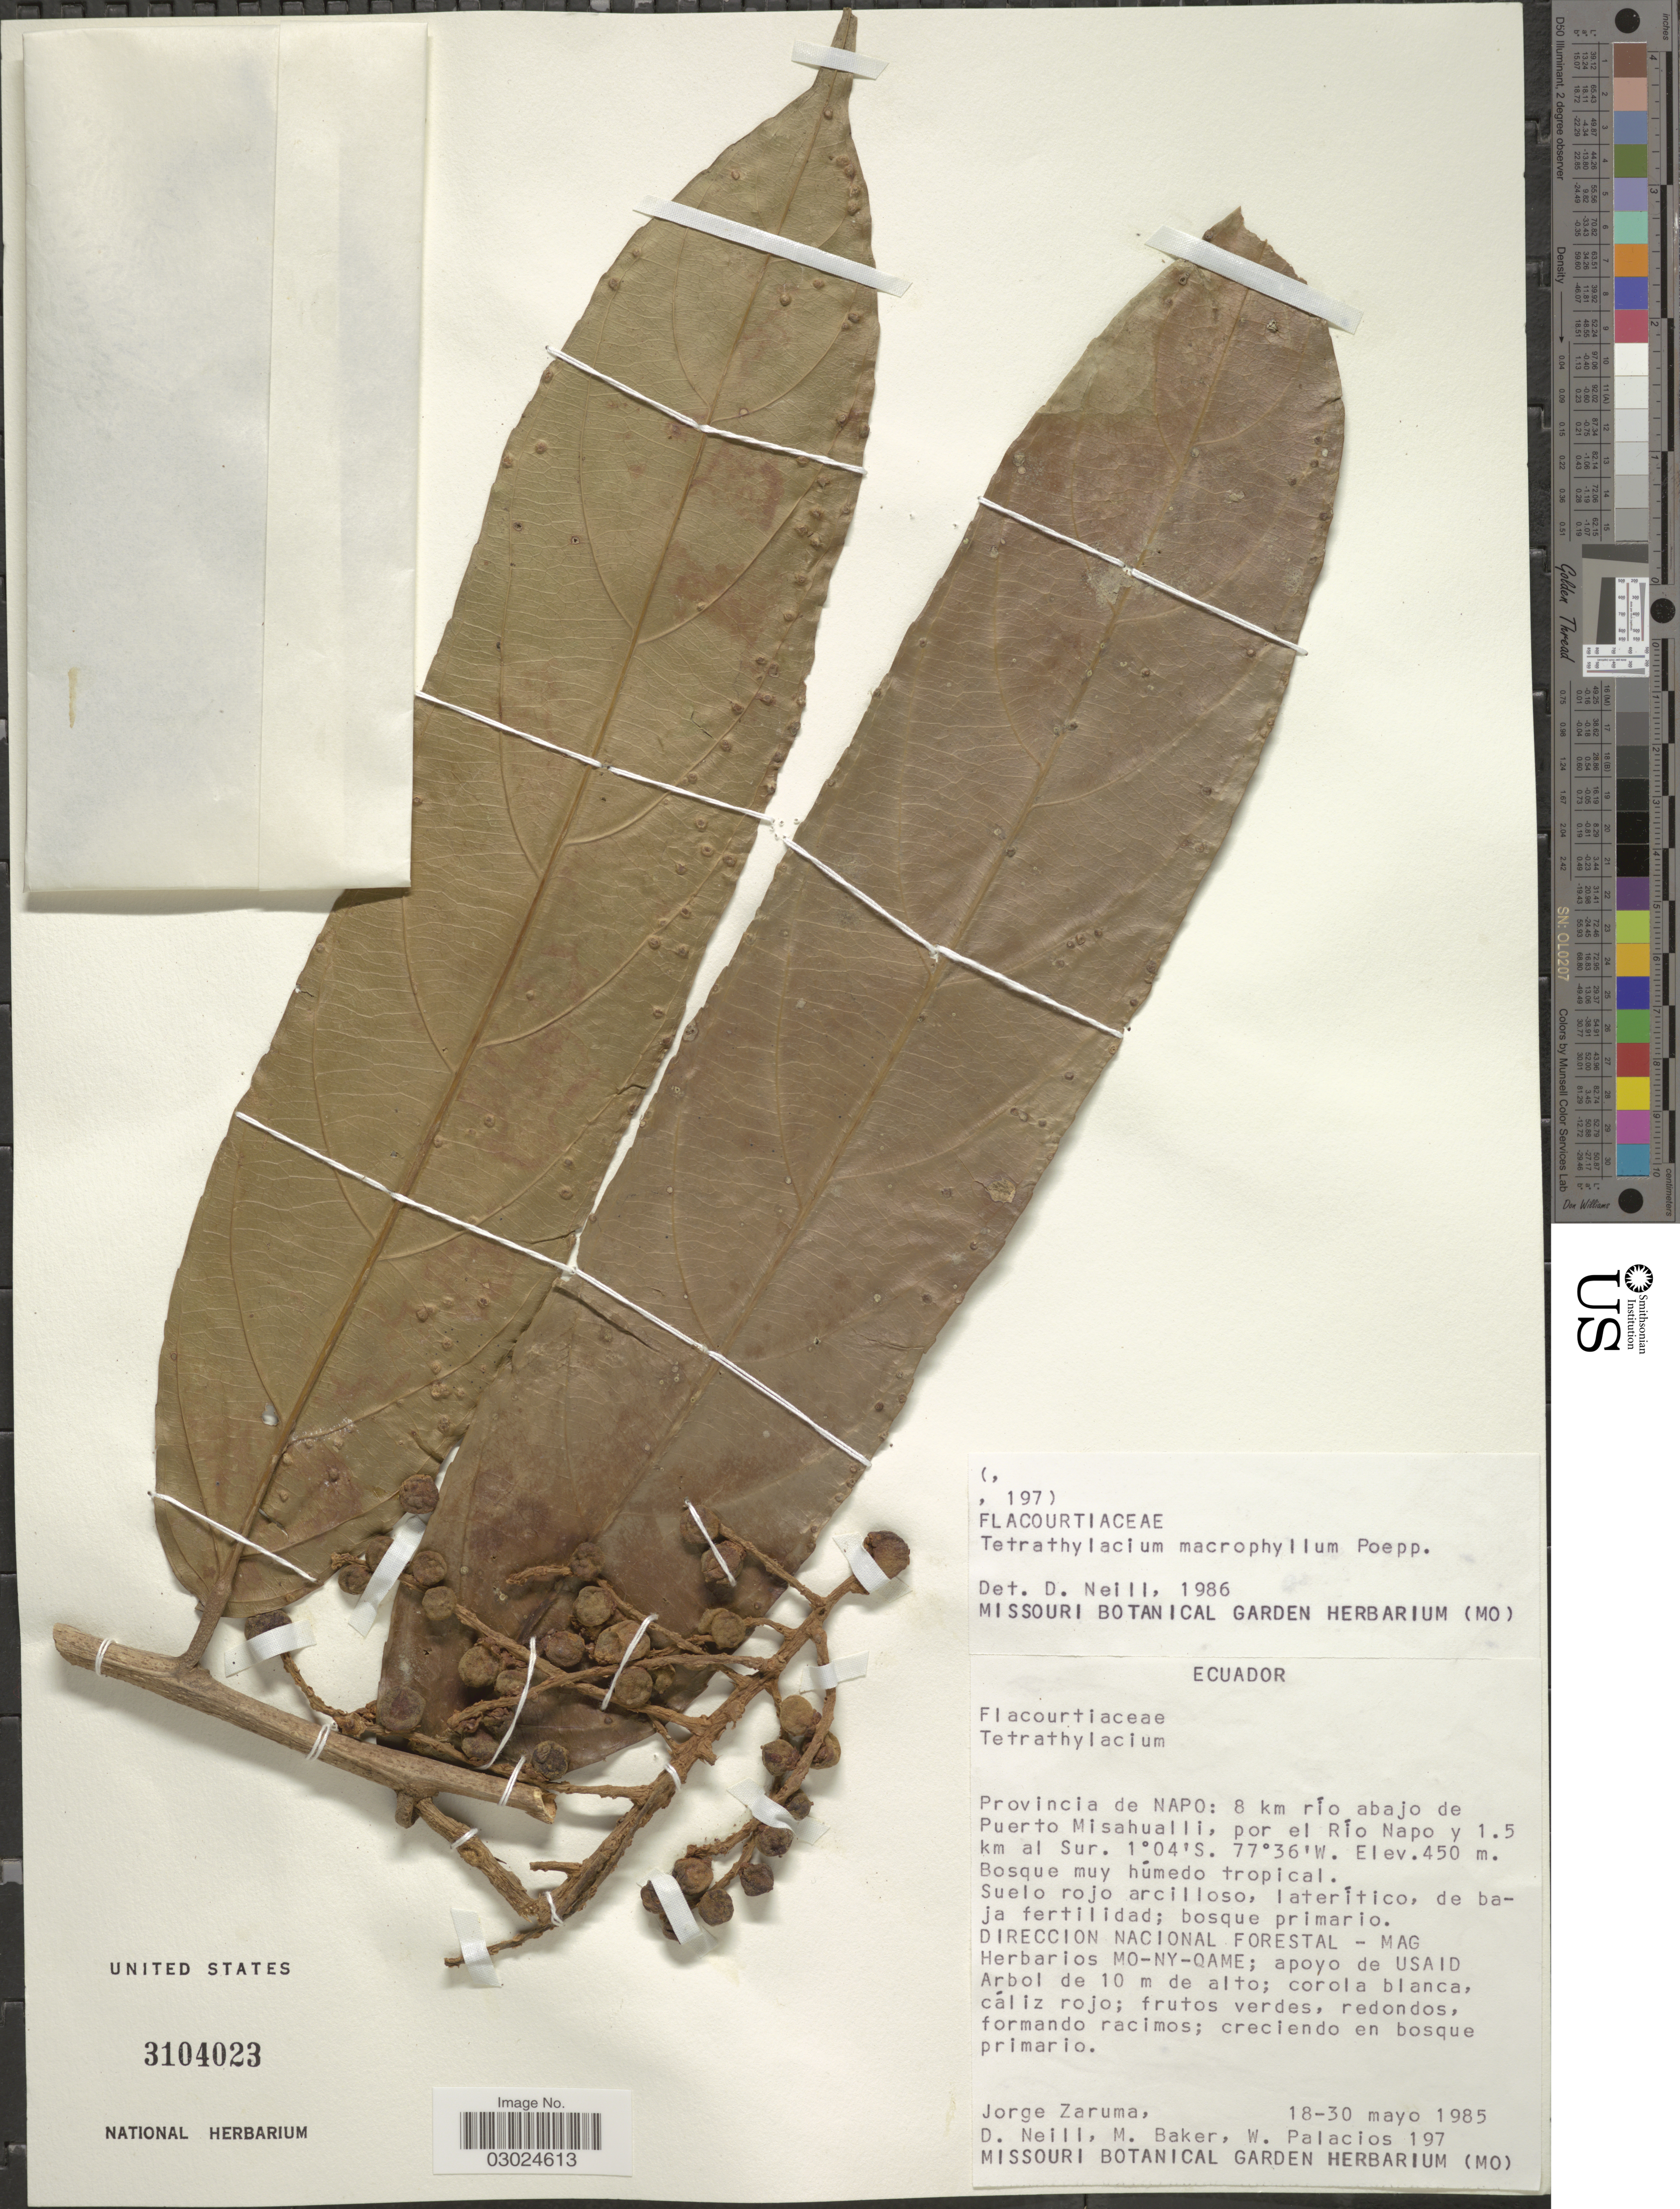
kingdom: Plantae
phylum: Tracheophyta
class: Magnoliopsida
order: Malpighiales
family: Salicaceae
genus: Tetrathylacium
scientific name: Tetrathylacium macrophyllum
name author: Poepp.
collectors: J. Zaruma, D. Neill, M. Baker & W. Palacios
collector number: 197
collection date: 1985-05-18/1985-05-30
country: Ecuador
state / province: Napo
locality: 8 km río abajo de Puerto Misahualli, por el Río Napo y 1.5 km al Sur.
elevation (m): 450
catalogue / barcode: US 3104023